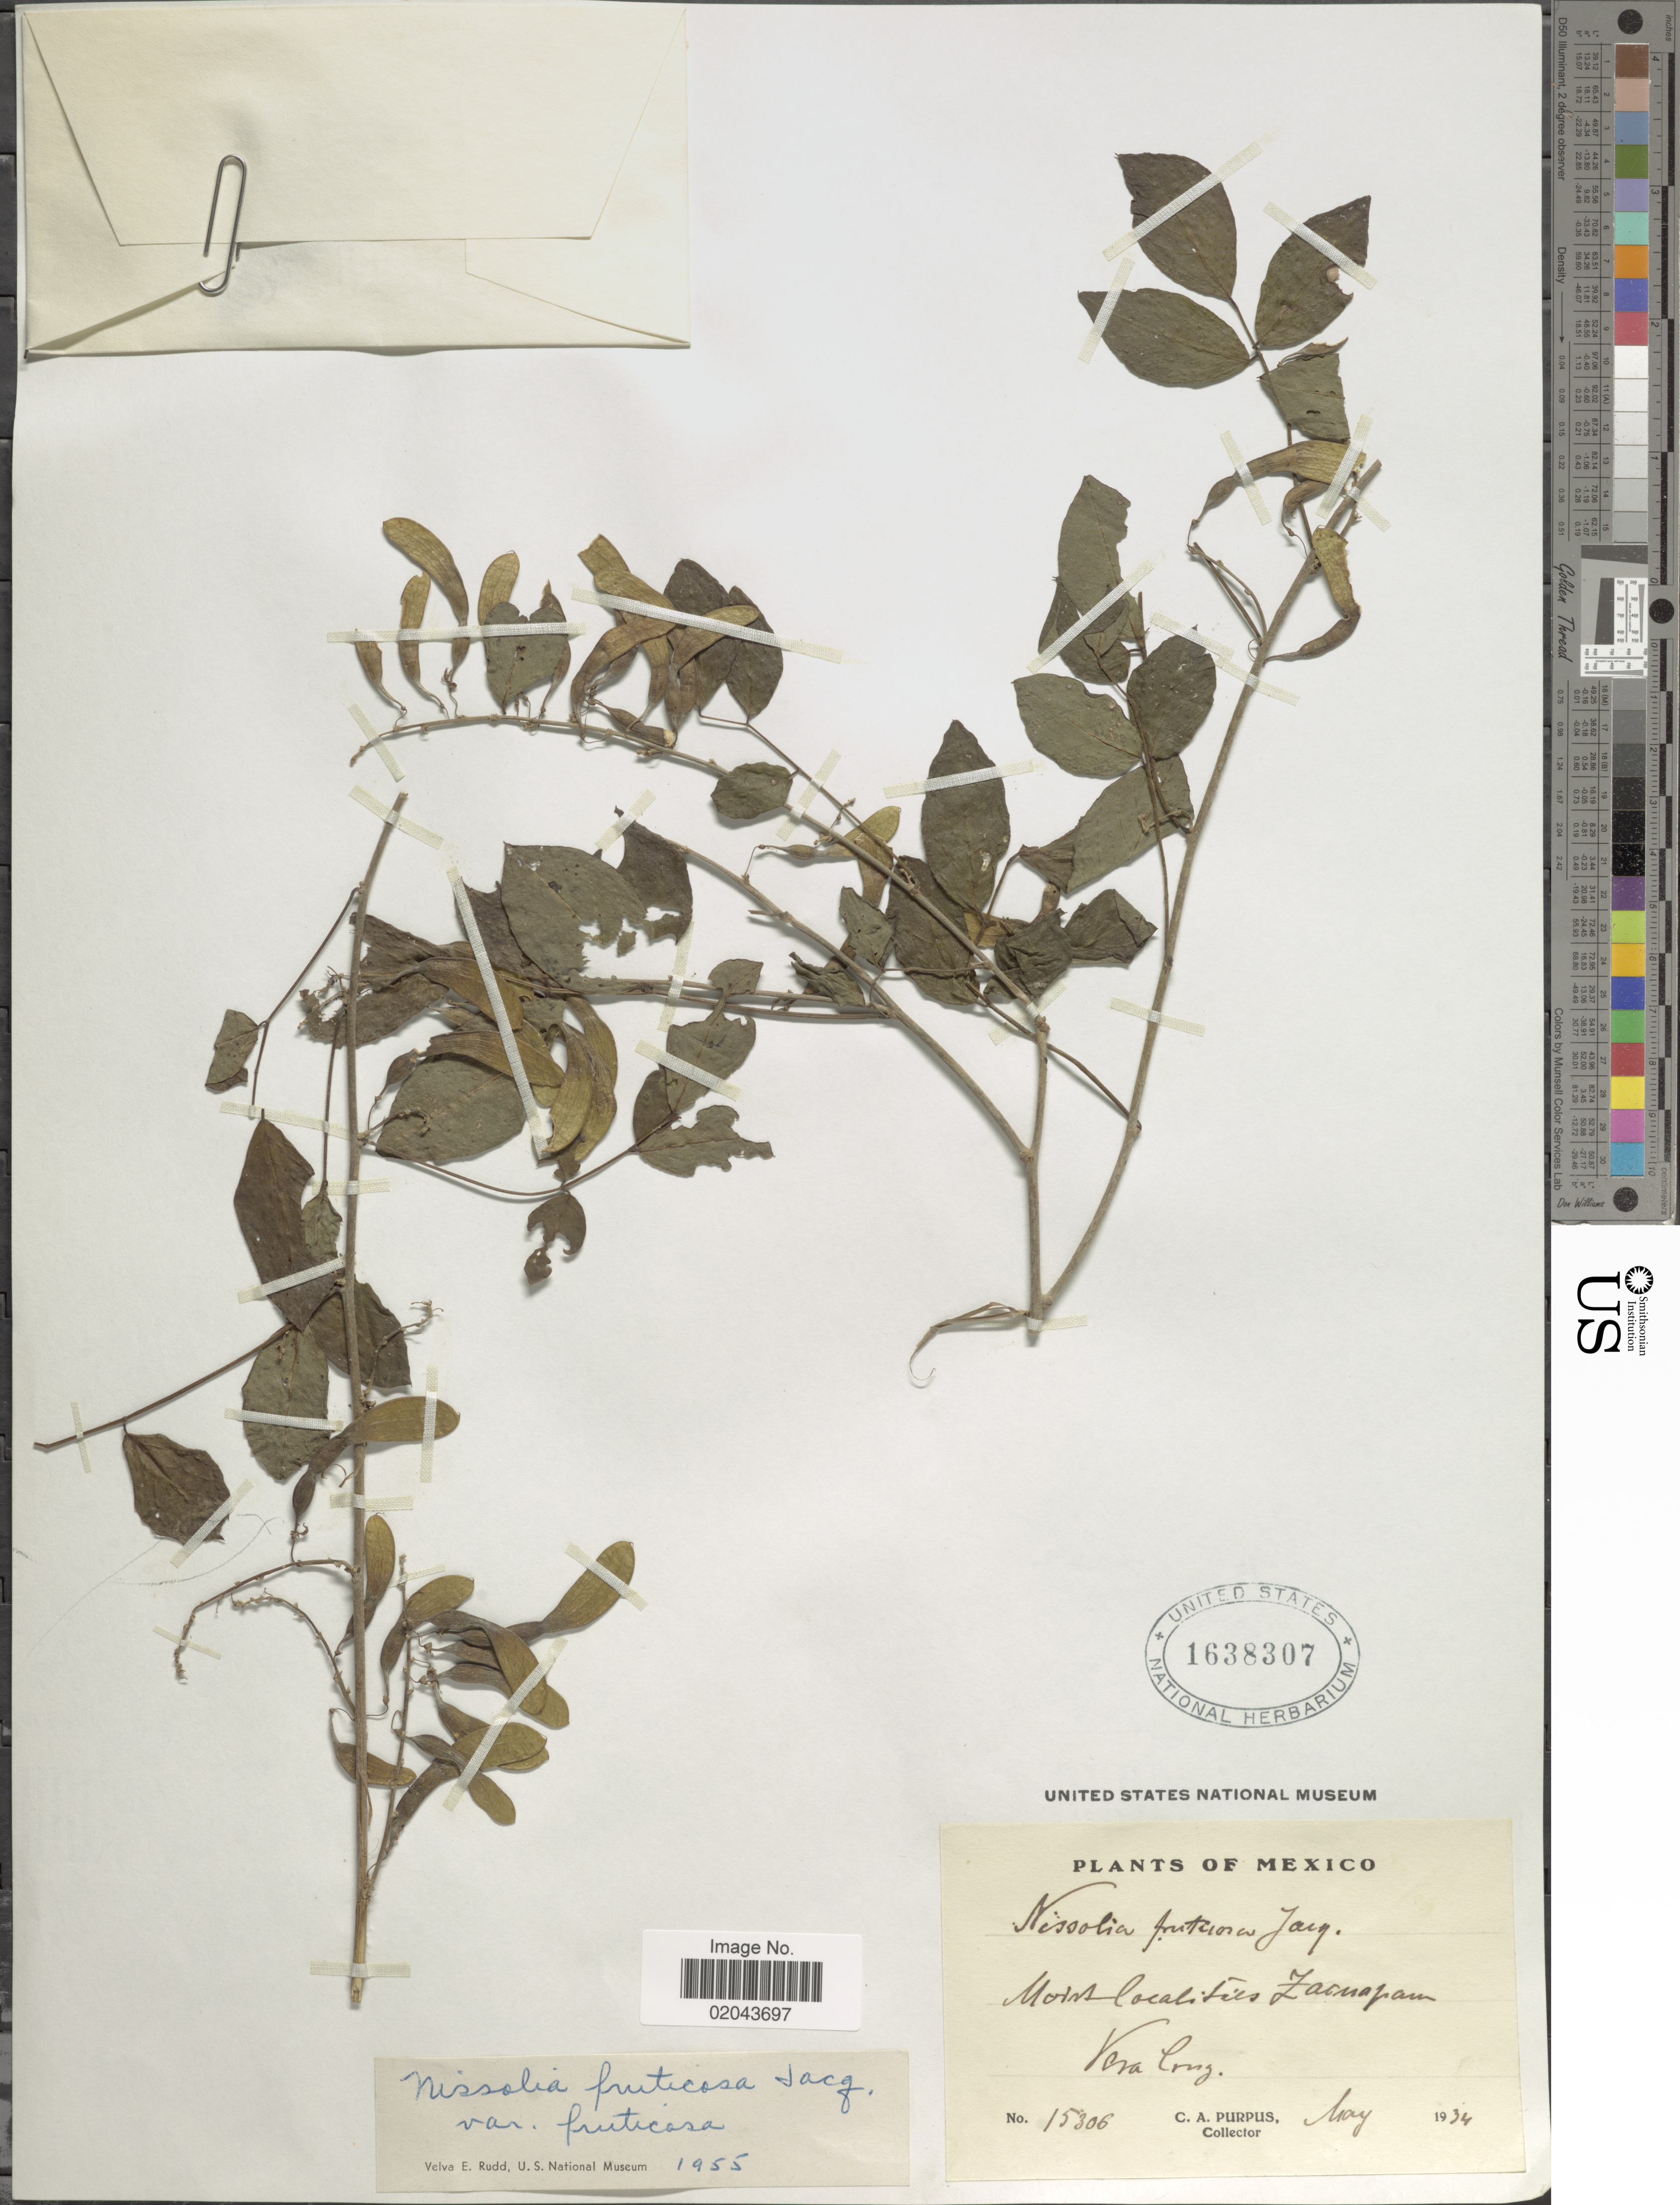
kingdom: Plantae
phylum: Tracheophyta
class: Magnoliopsida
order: Fabales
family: Fabaceae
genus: Nissolia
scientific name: Nissolia fruticosa var. fruticosa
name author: Jacq.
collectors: C. A. Purpus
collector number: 15306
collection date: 1934-05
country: Mexico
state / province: Veracruz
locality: Moist localities Zacualpan, Vera Cruz.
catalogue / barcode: US 1638307